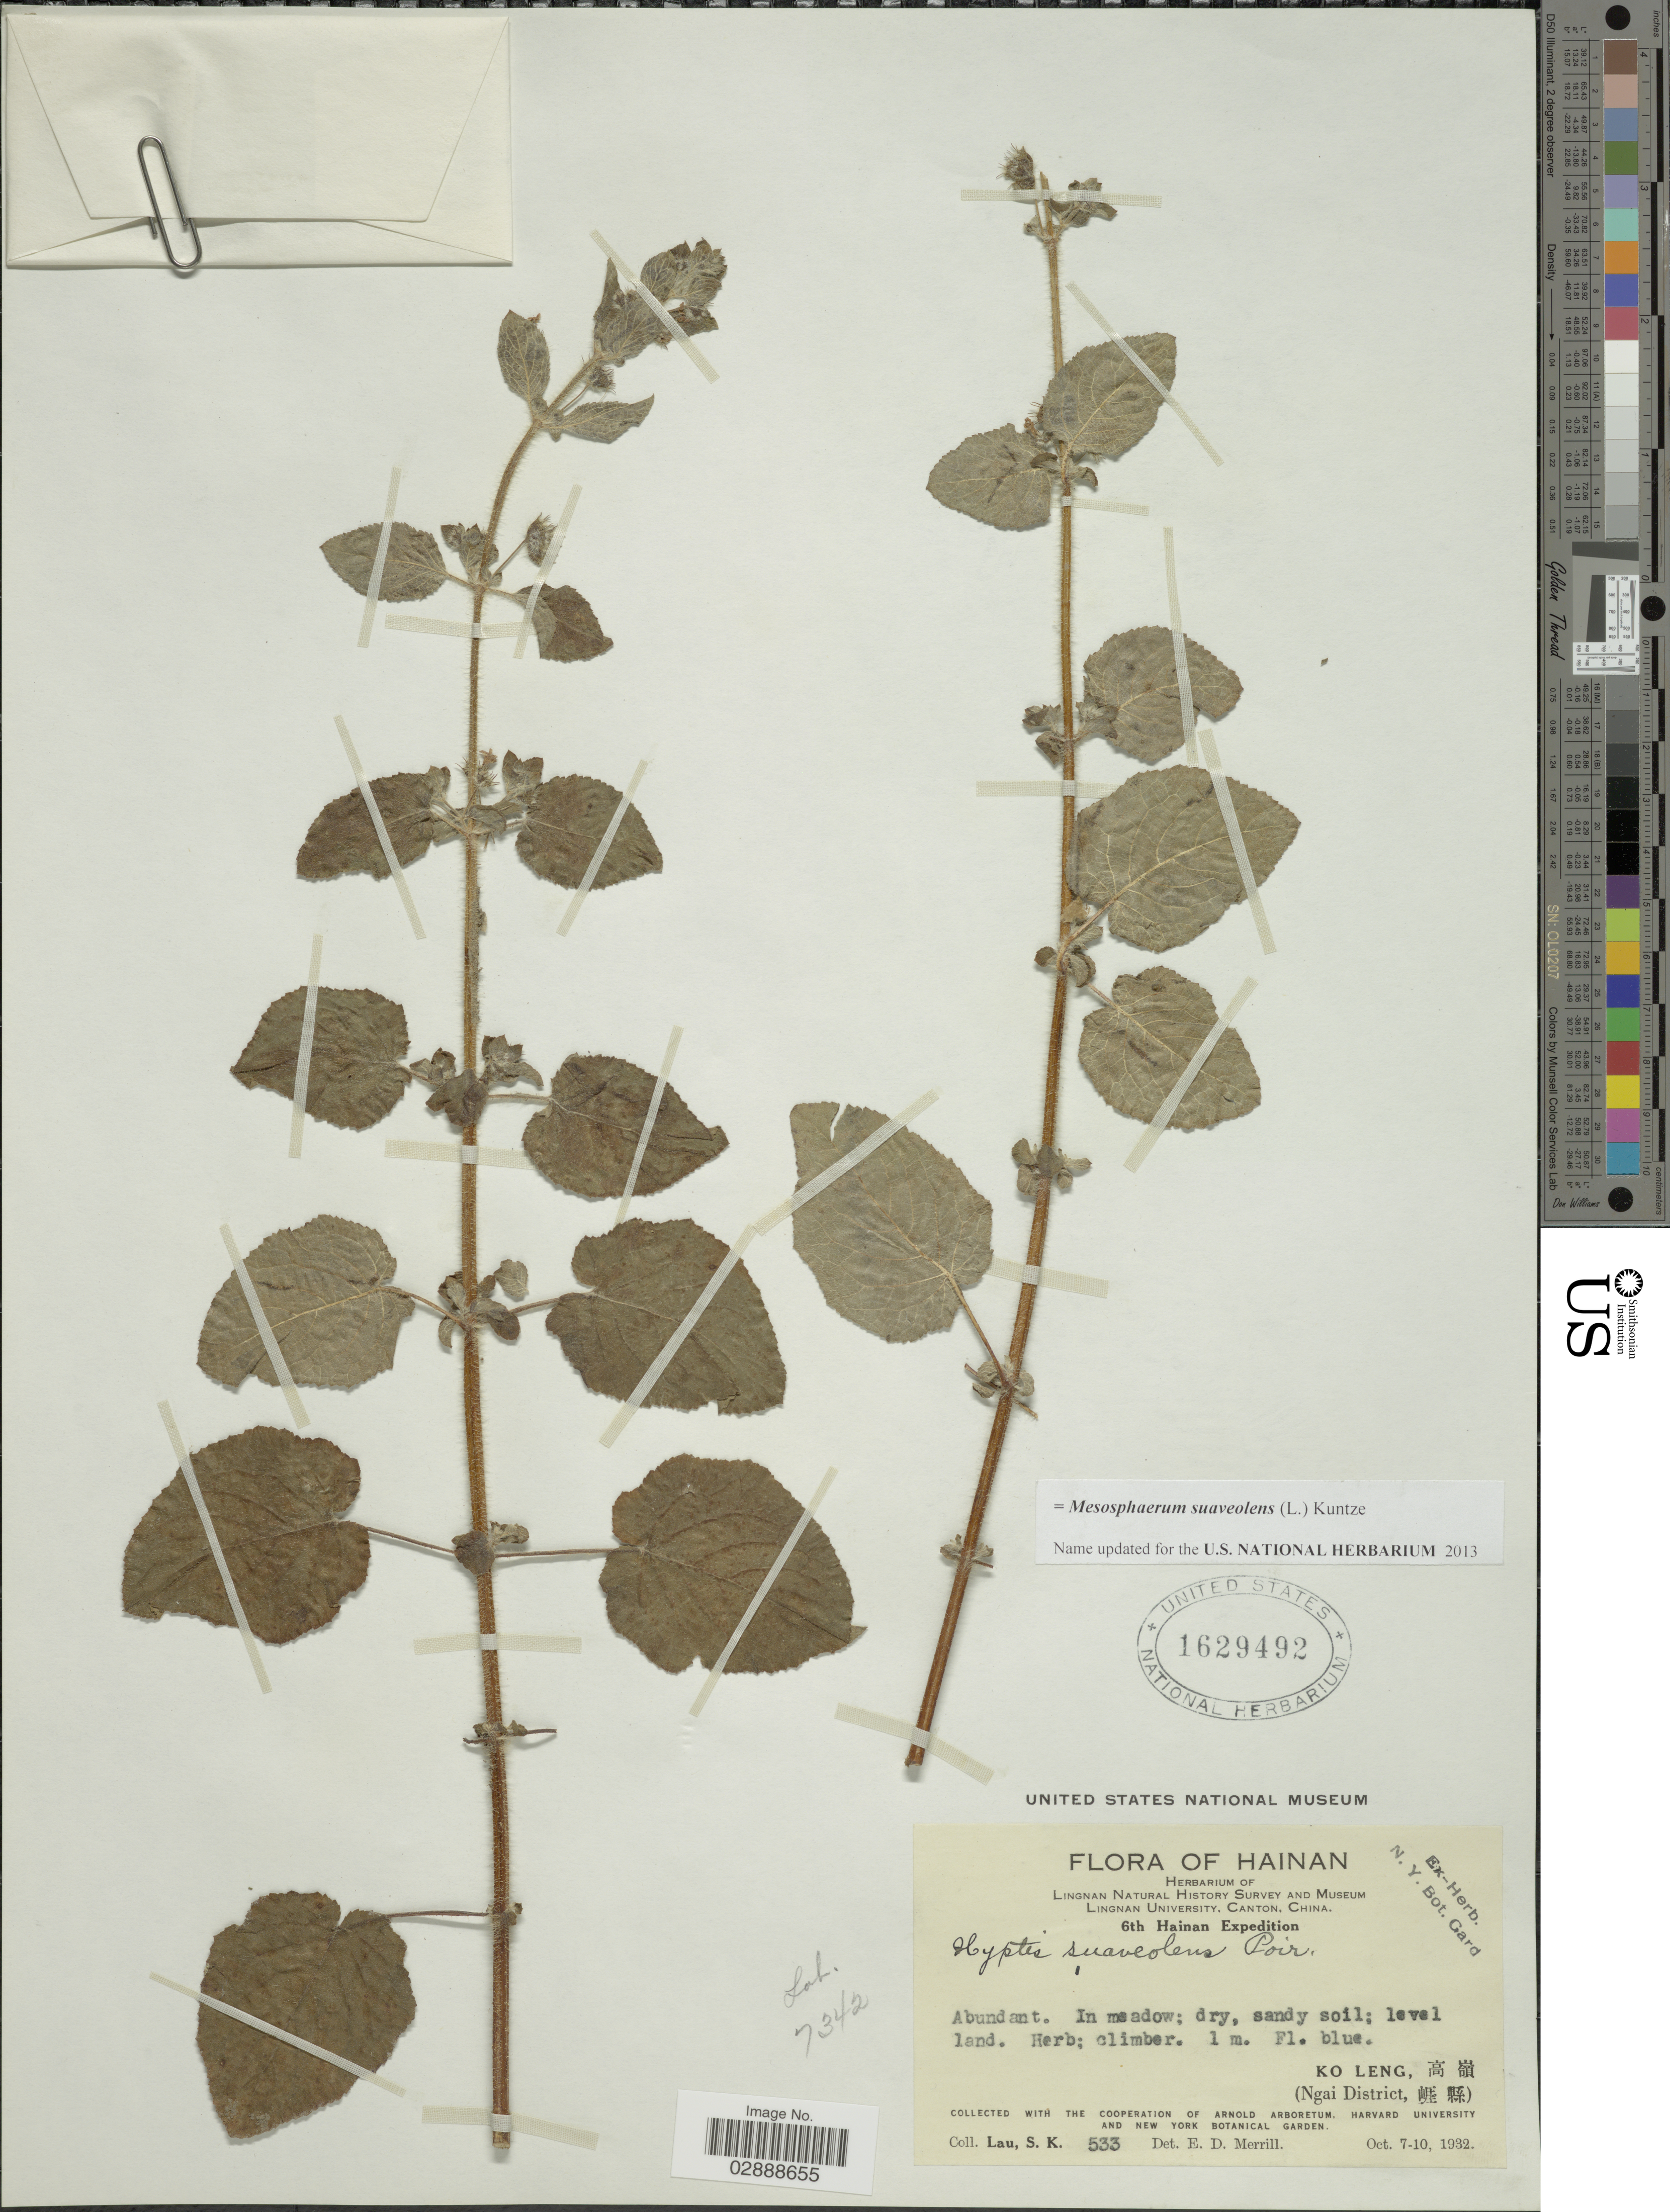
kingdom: Plantae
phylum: Tracheophyta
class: Magnoliopsida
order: Lamiales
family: Lamiaceae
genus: Mesosphaerum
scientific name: Mesosphaerum suaveolens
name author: (L.) Kuntze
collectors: S. K. Lau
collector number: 533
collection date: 1932-10-07/1932-10-10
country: China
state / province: Hainan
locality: Ko Leng (Ngai District).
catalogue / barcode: US 1629492